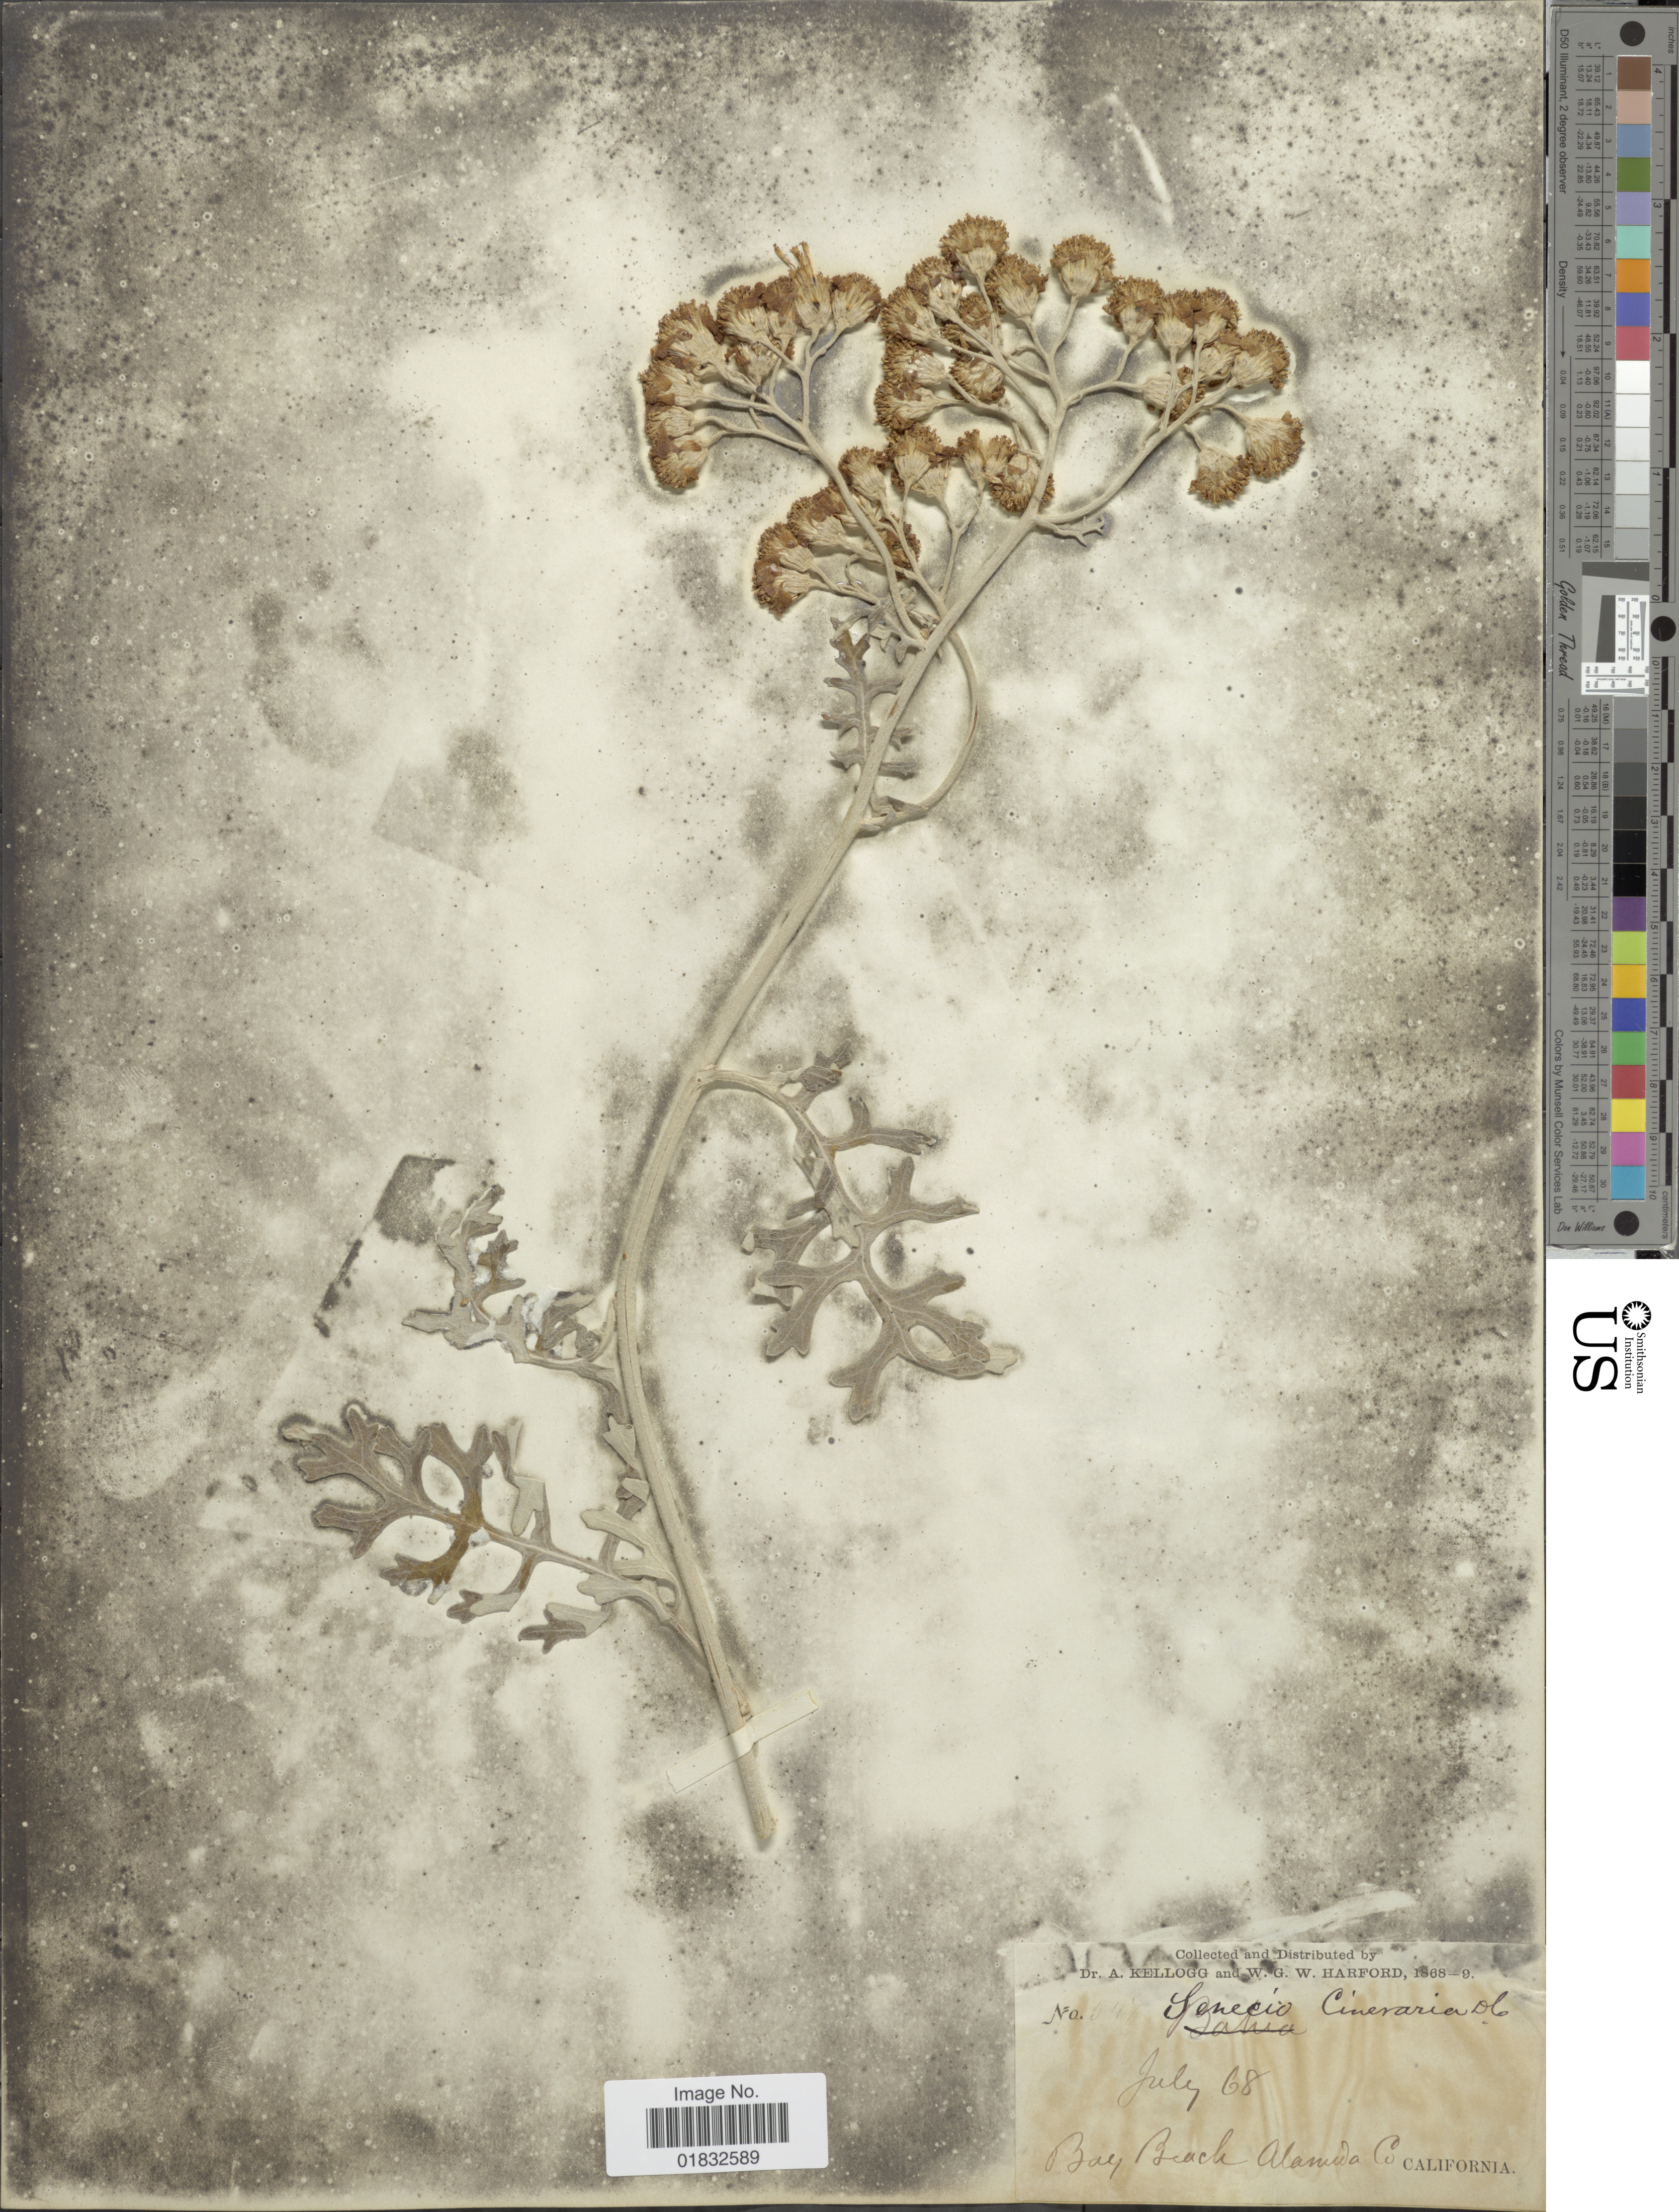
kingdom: Plantae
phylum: Tracheophyta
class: Magnoliopsida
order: Asterales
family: Asteraceae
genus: Jacobaea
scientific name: Jacobaea maritima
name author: (L.) Pelser & Meijden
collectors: A. Kellog & W. G. W. Harford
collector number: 547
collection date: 1868-07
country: United States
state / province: California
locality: Bay Beach Alanuda Co